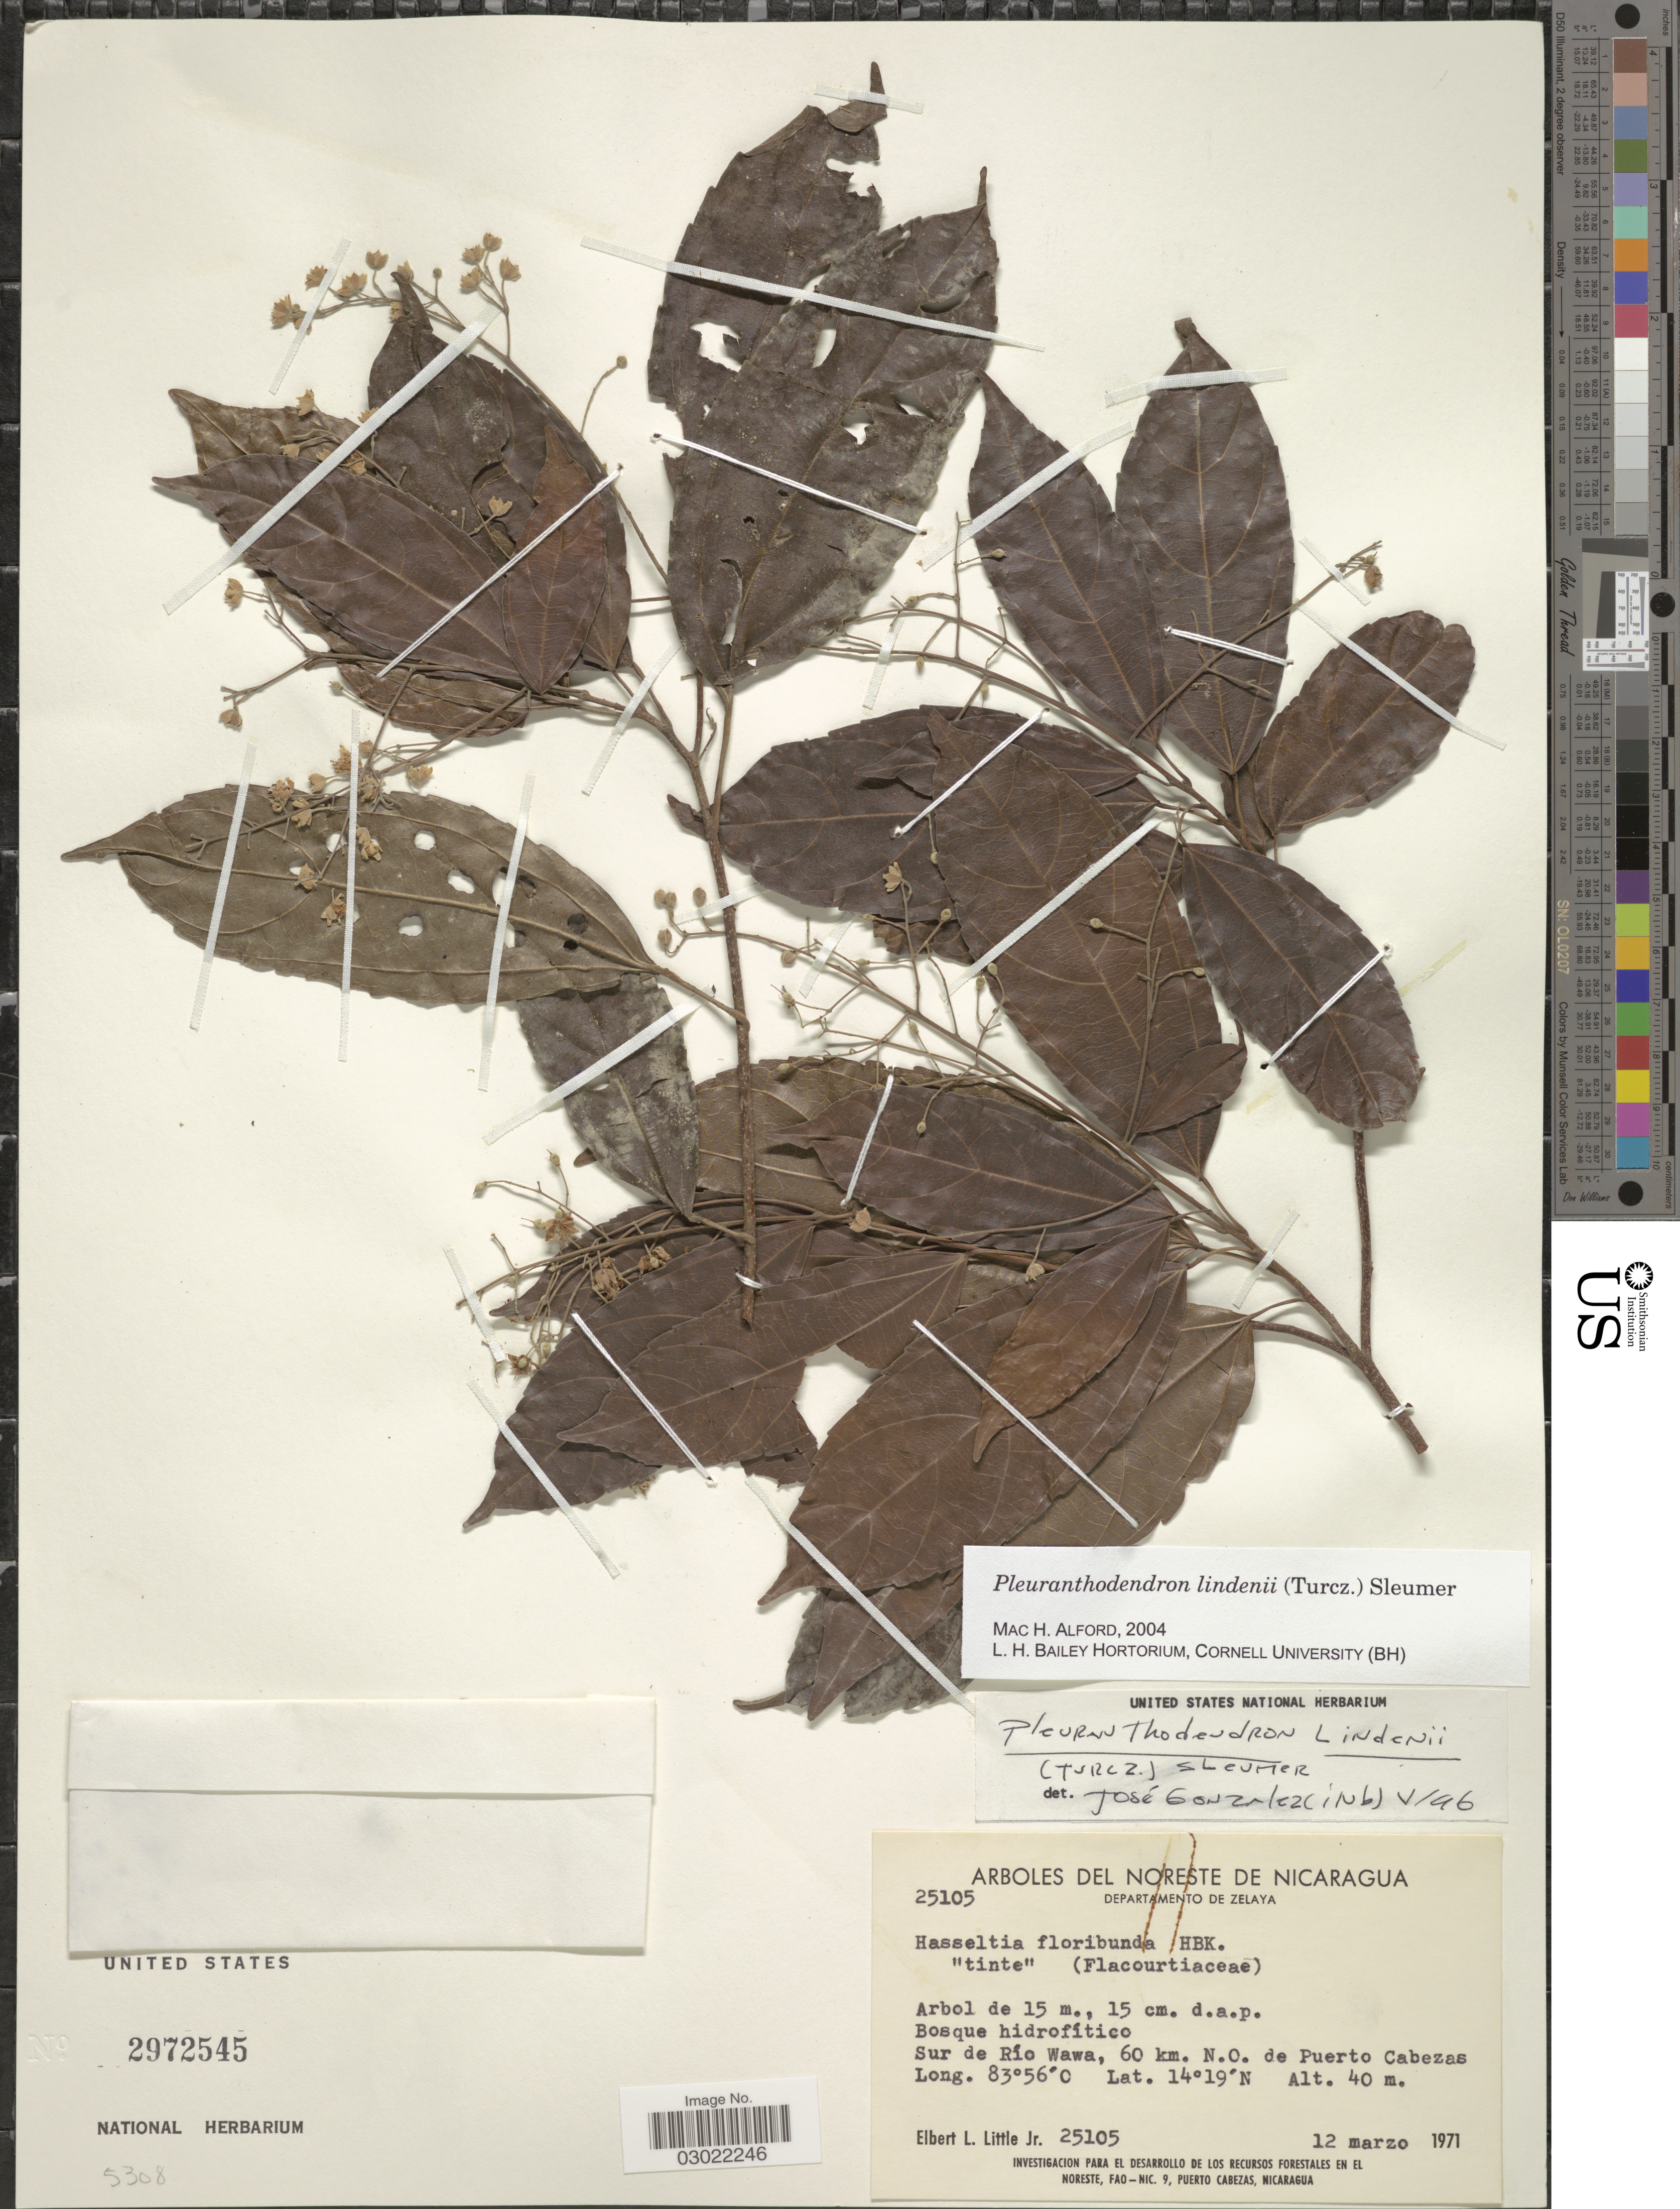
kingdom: Plantae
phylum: Tracheophyta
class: Magnoliopsida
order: Malpighiales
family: Salicaceae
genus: Pleuranthodendron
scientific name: Pleuranthodendron lindenii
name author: (Turcz.) Sleumer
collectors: E. L. Little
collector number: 25105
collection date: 1971-03-12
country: Nicaragua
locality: Noreste de Nicaragua. Departamento de Zelaya. Sur de Río Wawa, 60 km. N.O. de Puerto Cabezas.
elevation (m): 40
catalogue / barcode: US 2972545